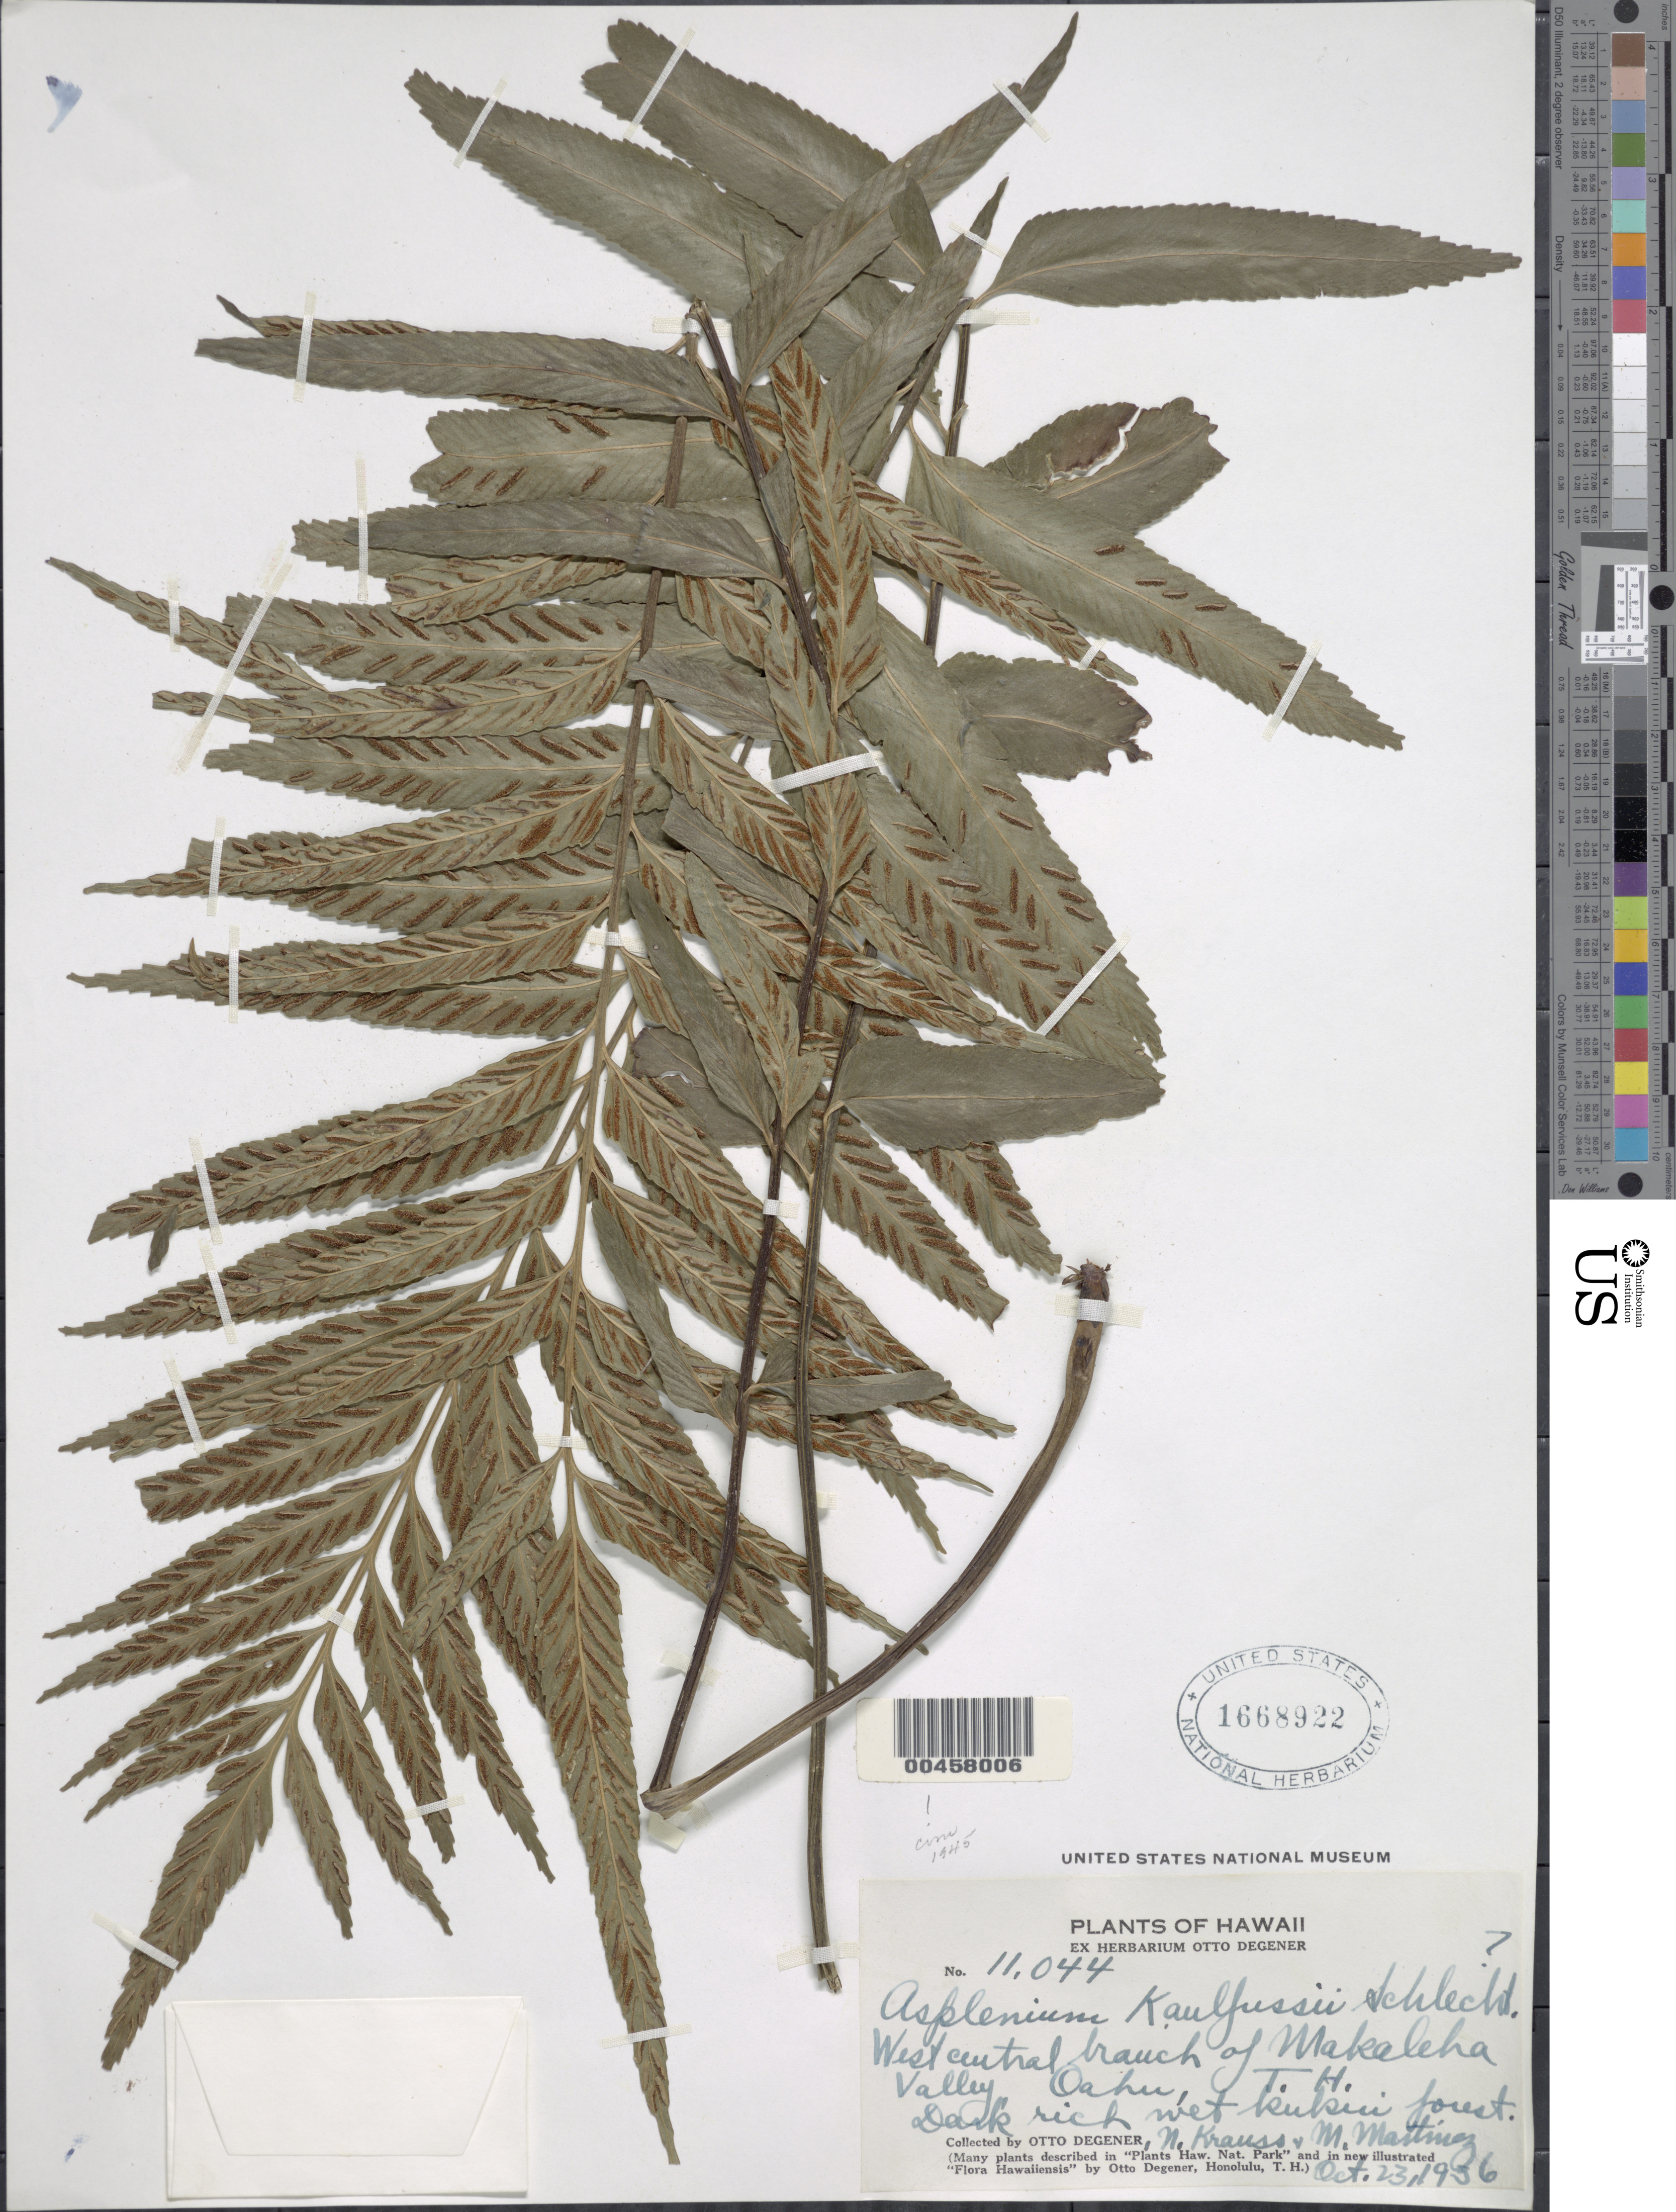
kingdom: Plantae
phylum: Tracheophyta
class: Polypodiopsida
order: Polypodiales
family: Aspleniaceae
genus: Asplenium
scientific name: Asplenium kaulfussii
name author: Schltdl.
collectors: O. Degener, N. Krauss & M. Martínez M.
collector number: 11044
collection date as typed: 23 Oct 1936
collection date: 1936-10-23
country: United States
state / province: Hawaii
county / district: Honolulu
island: Oahu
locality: West central branch of Makaleha Valley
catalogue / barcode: US 1668922